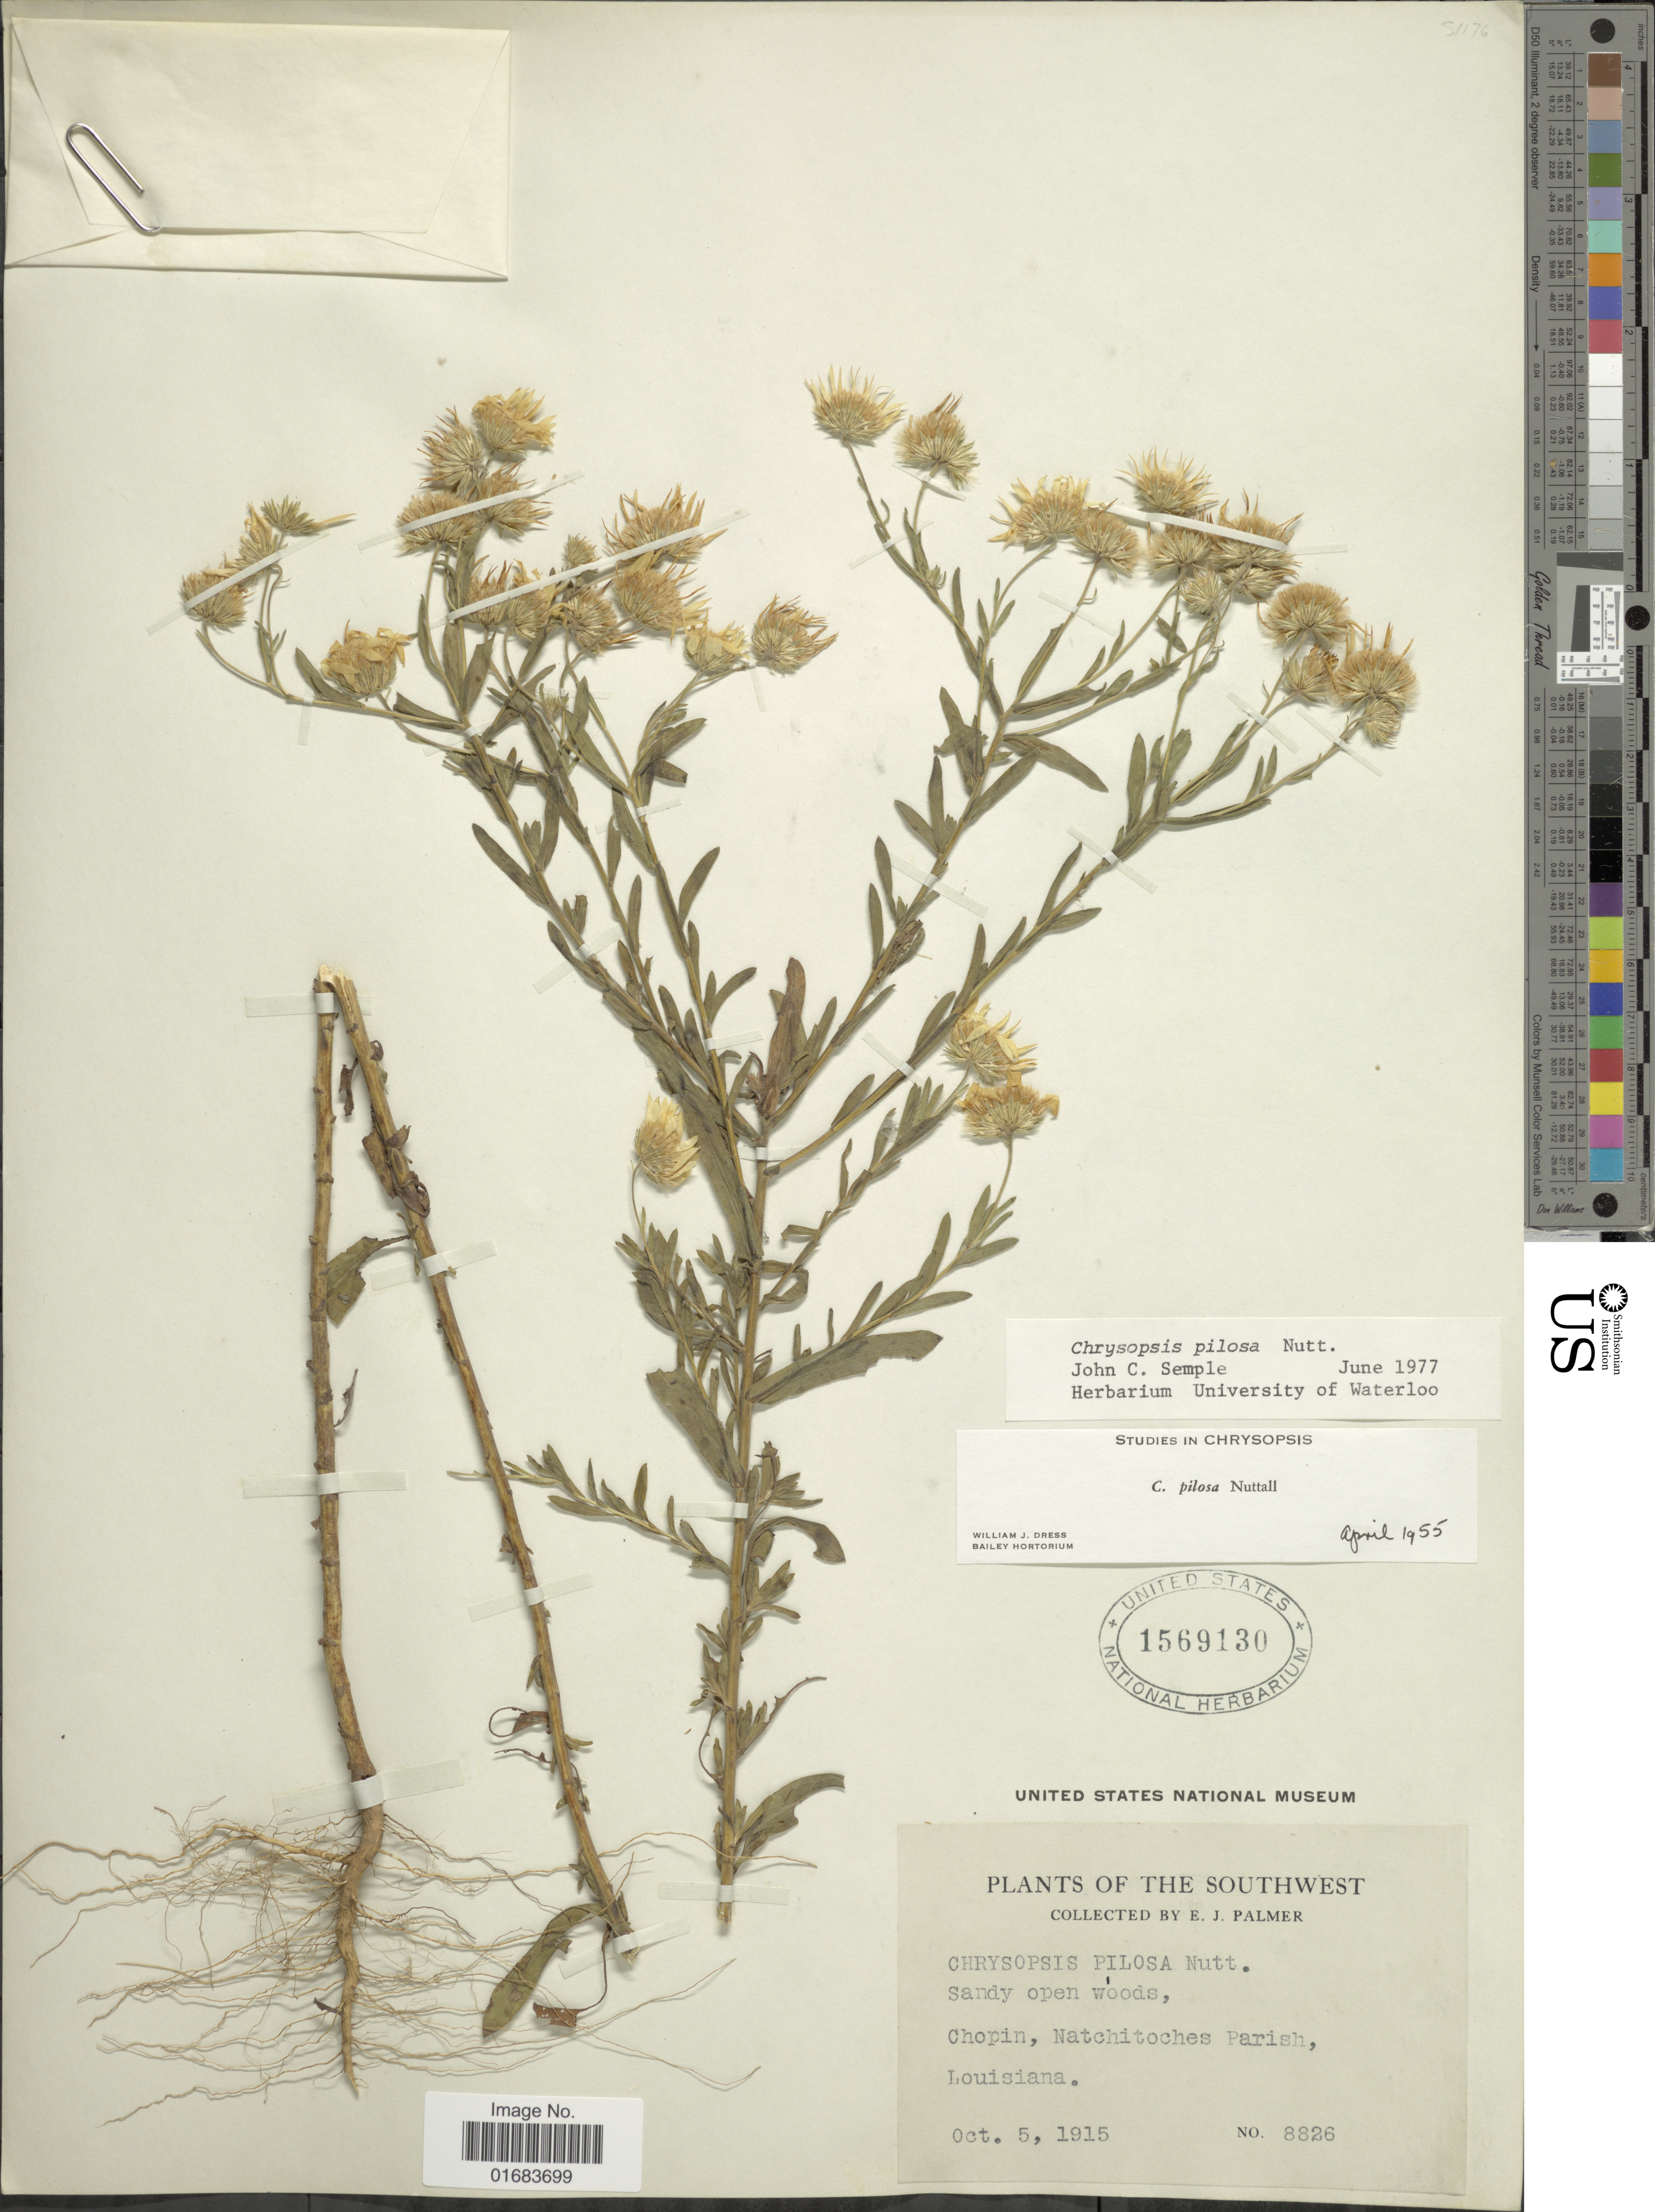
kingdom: Plantae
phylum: Tracheophyta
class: Magnoliopsida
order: Asterales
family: Asteraceae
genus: Chrysopsis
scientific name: Chrysopsis pilosa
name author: Nutt.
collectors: E. J. Palmer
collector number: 8826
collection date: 1915-10-05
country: United States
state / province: Louisiana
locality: The Southwest, Chopin, Natchitoches Parish.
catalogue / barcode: US 1569130